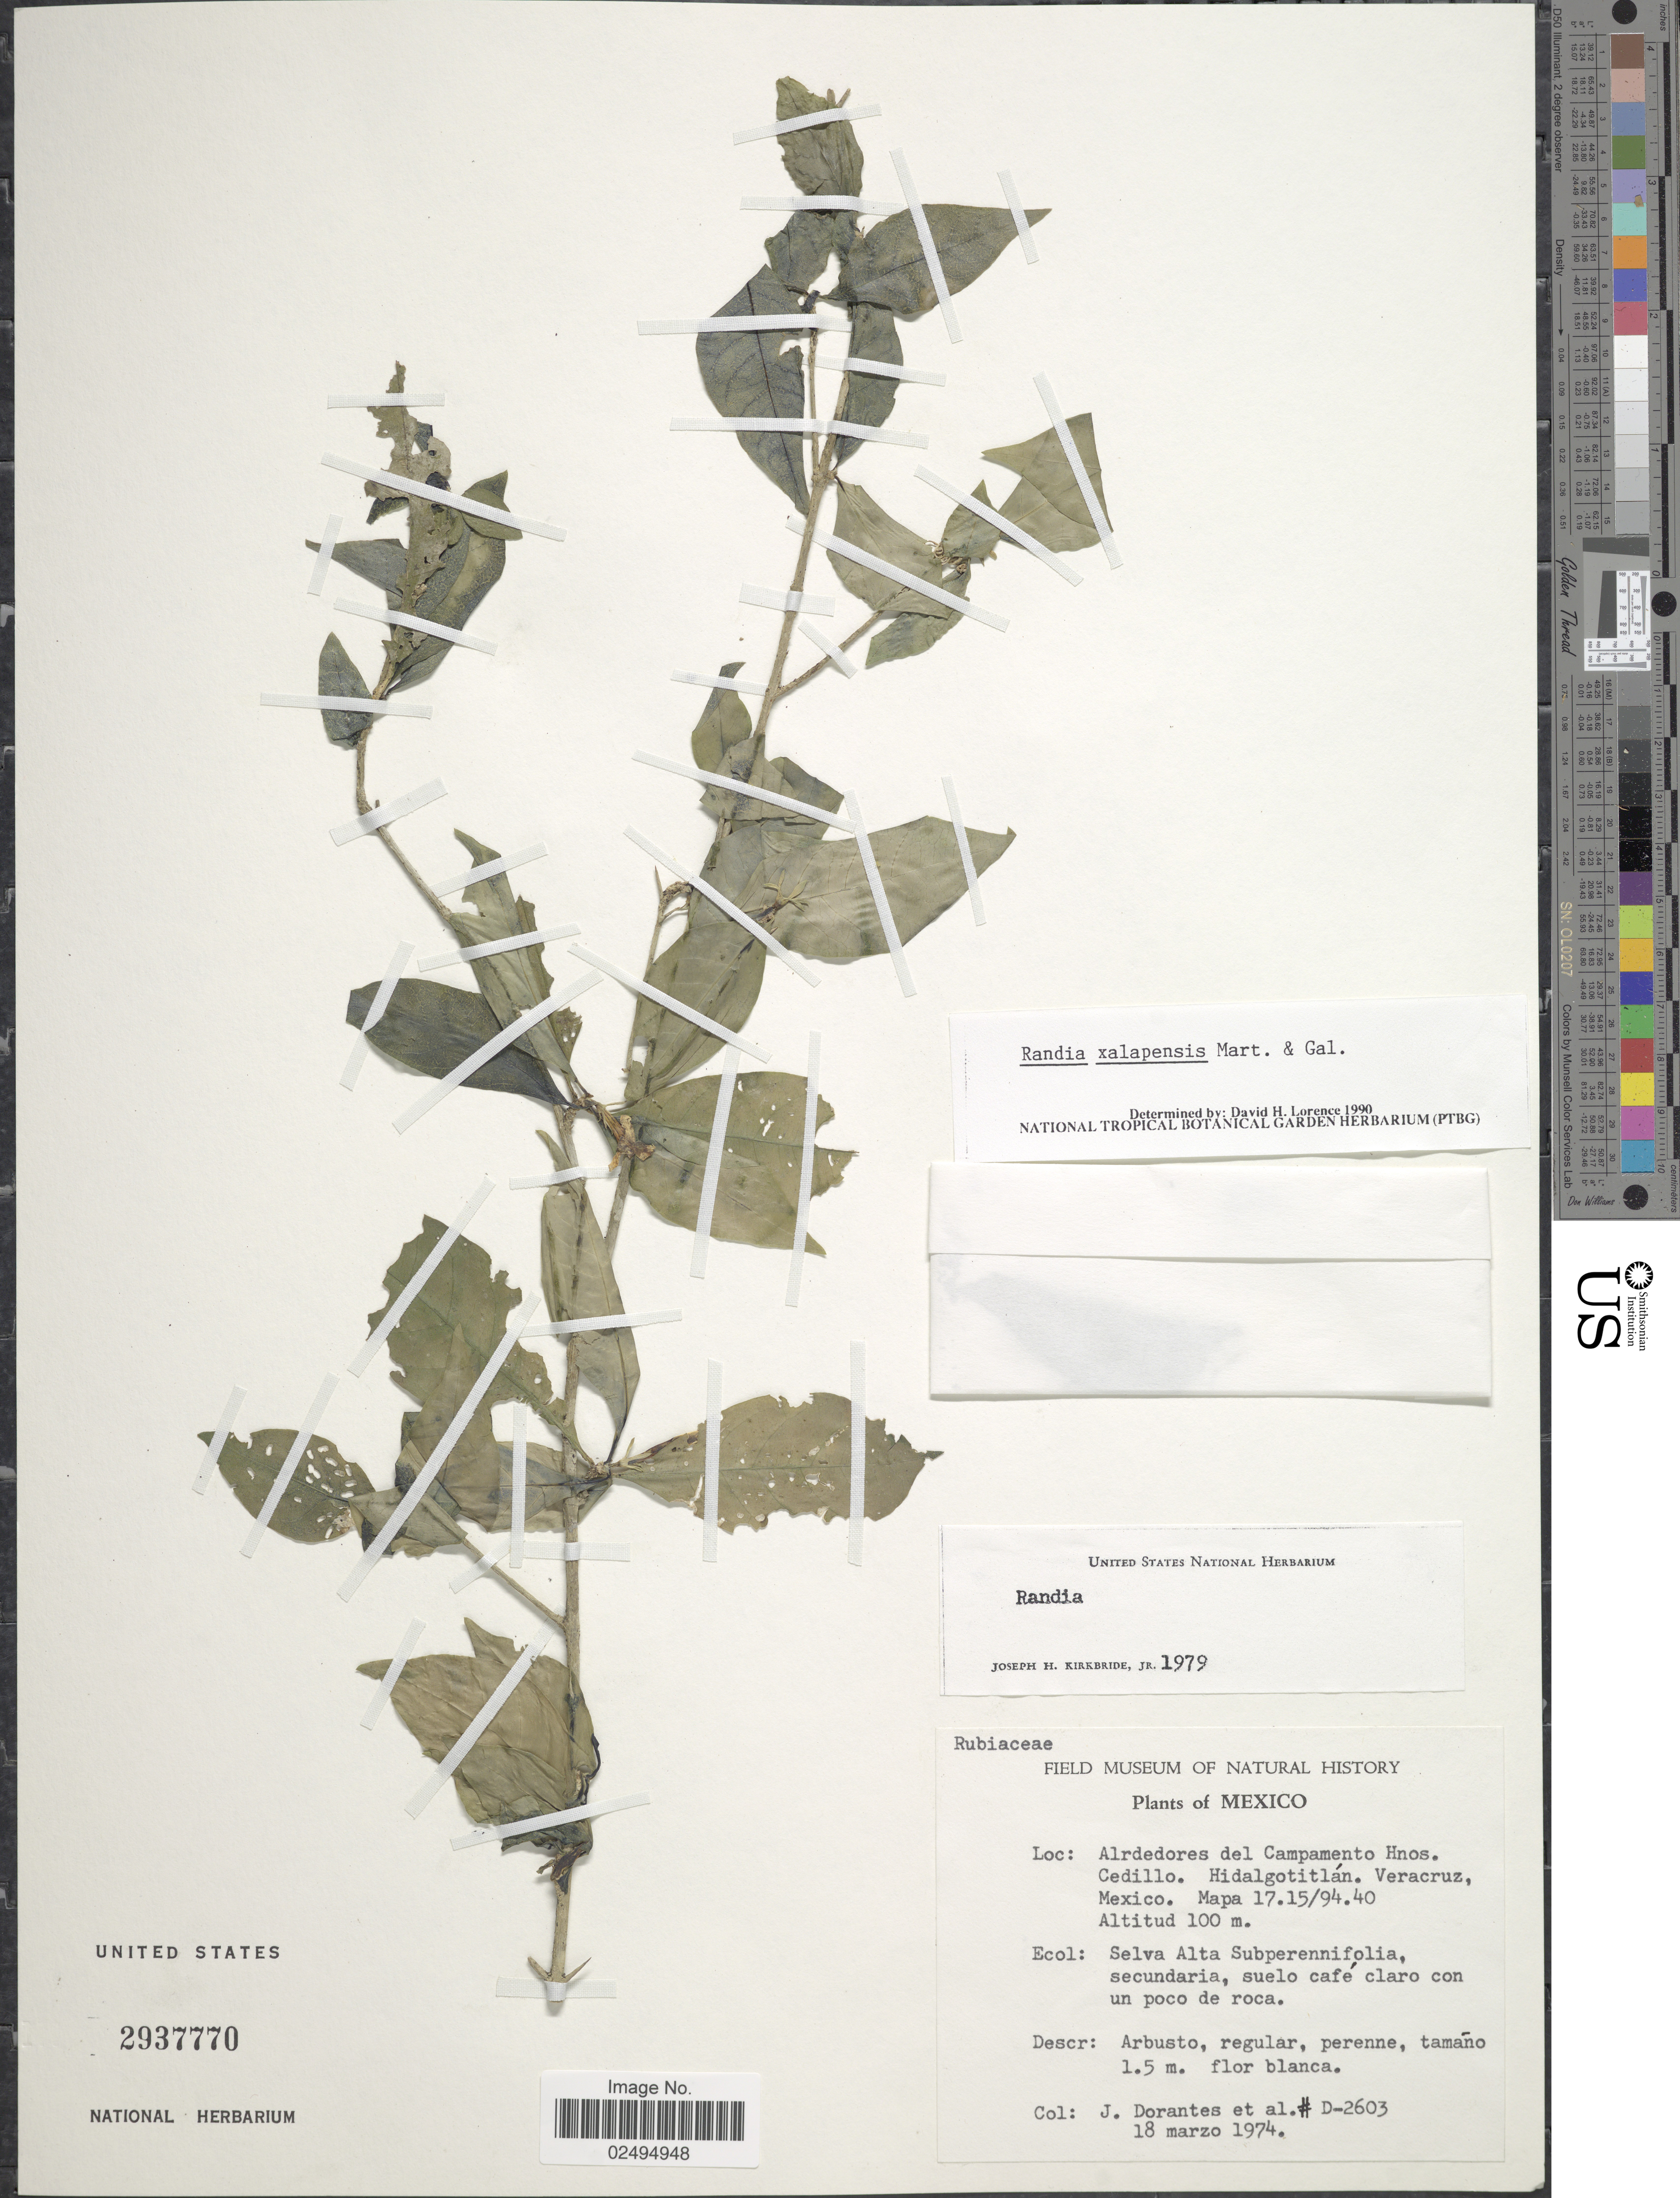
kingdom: Plantae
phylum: Tracheophyta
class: Magnoliopsida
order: Gentianales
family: Rubiaceae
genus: Randia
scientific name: Randia xalapensis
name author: M. Martens & Galeotti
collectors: J. Dorantes & et al.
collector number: D-2603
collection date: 1974-03-18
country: Mexico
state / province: Veracruz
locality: Alrededores del Campamento Hnos, Cedillo, Hidalgotitlan, Mapa 17.15/94.40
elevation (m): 100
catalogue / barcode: US 2893770